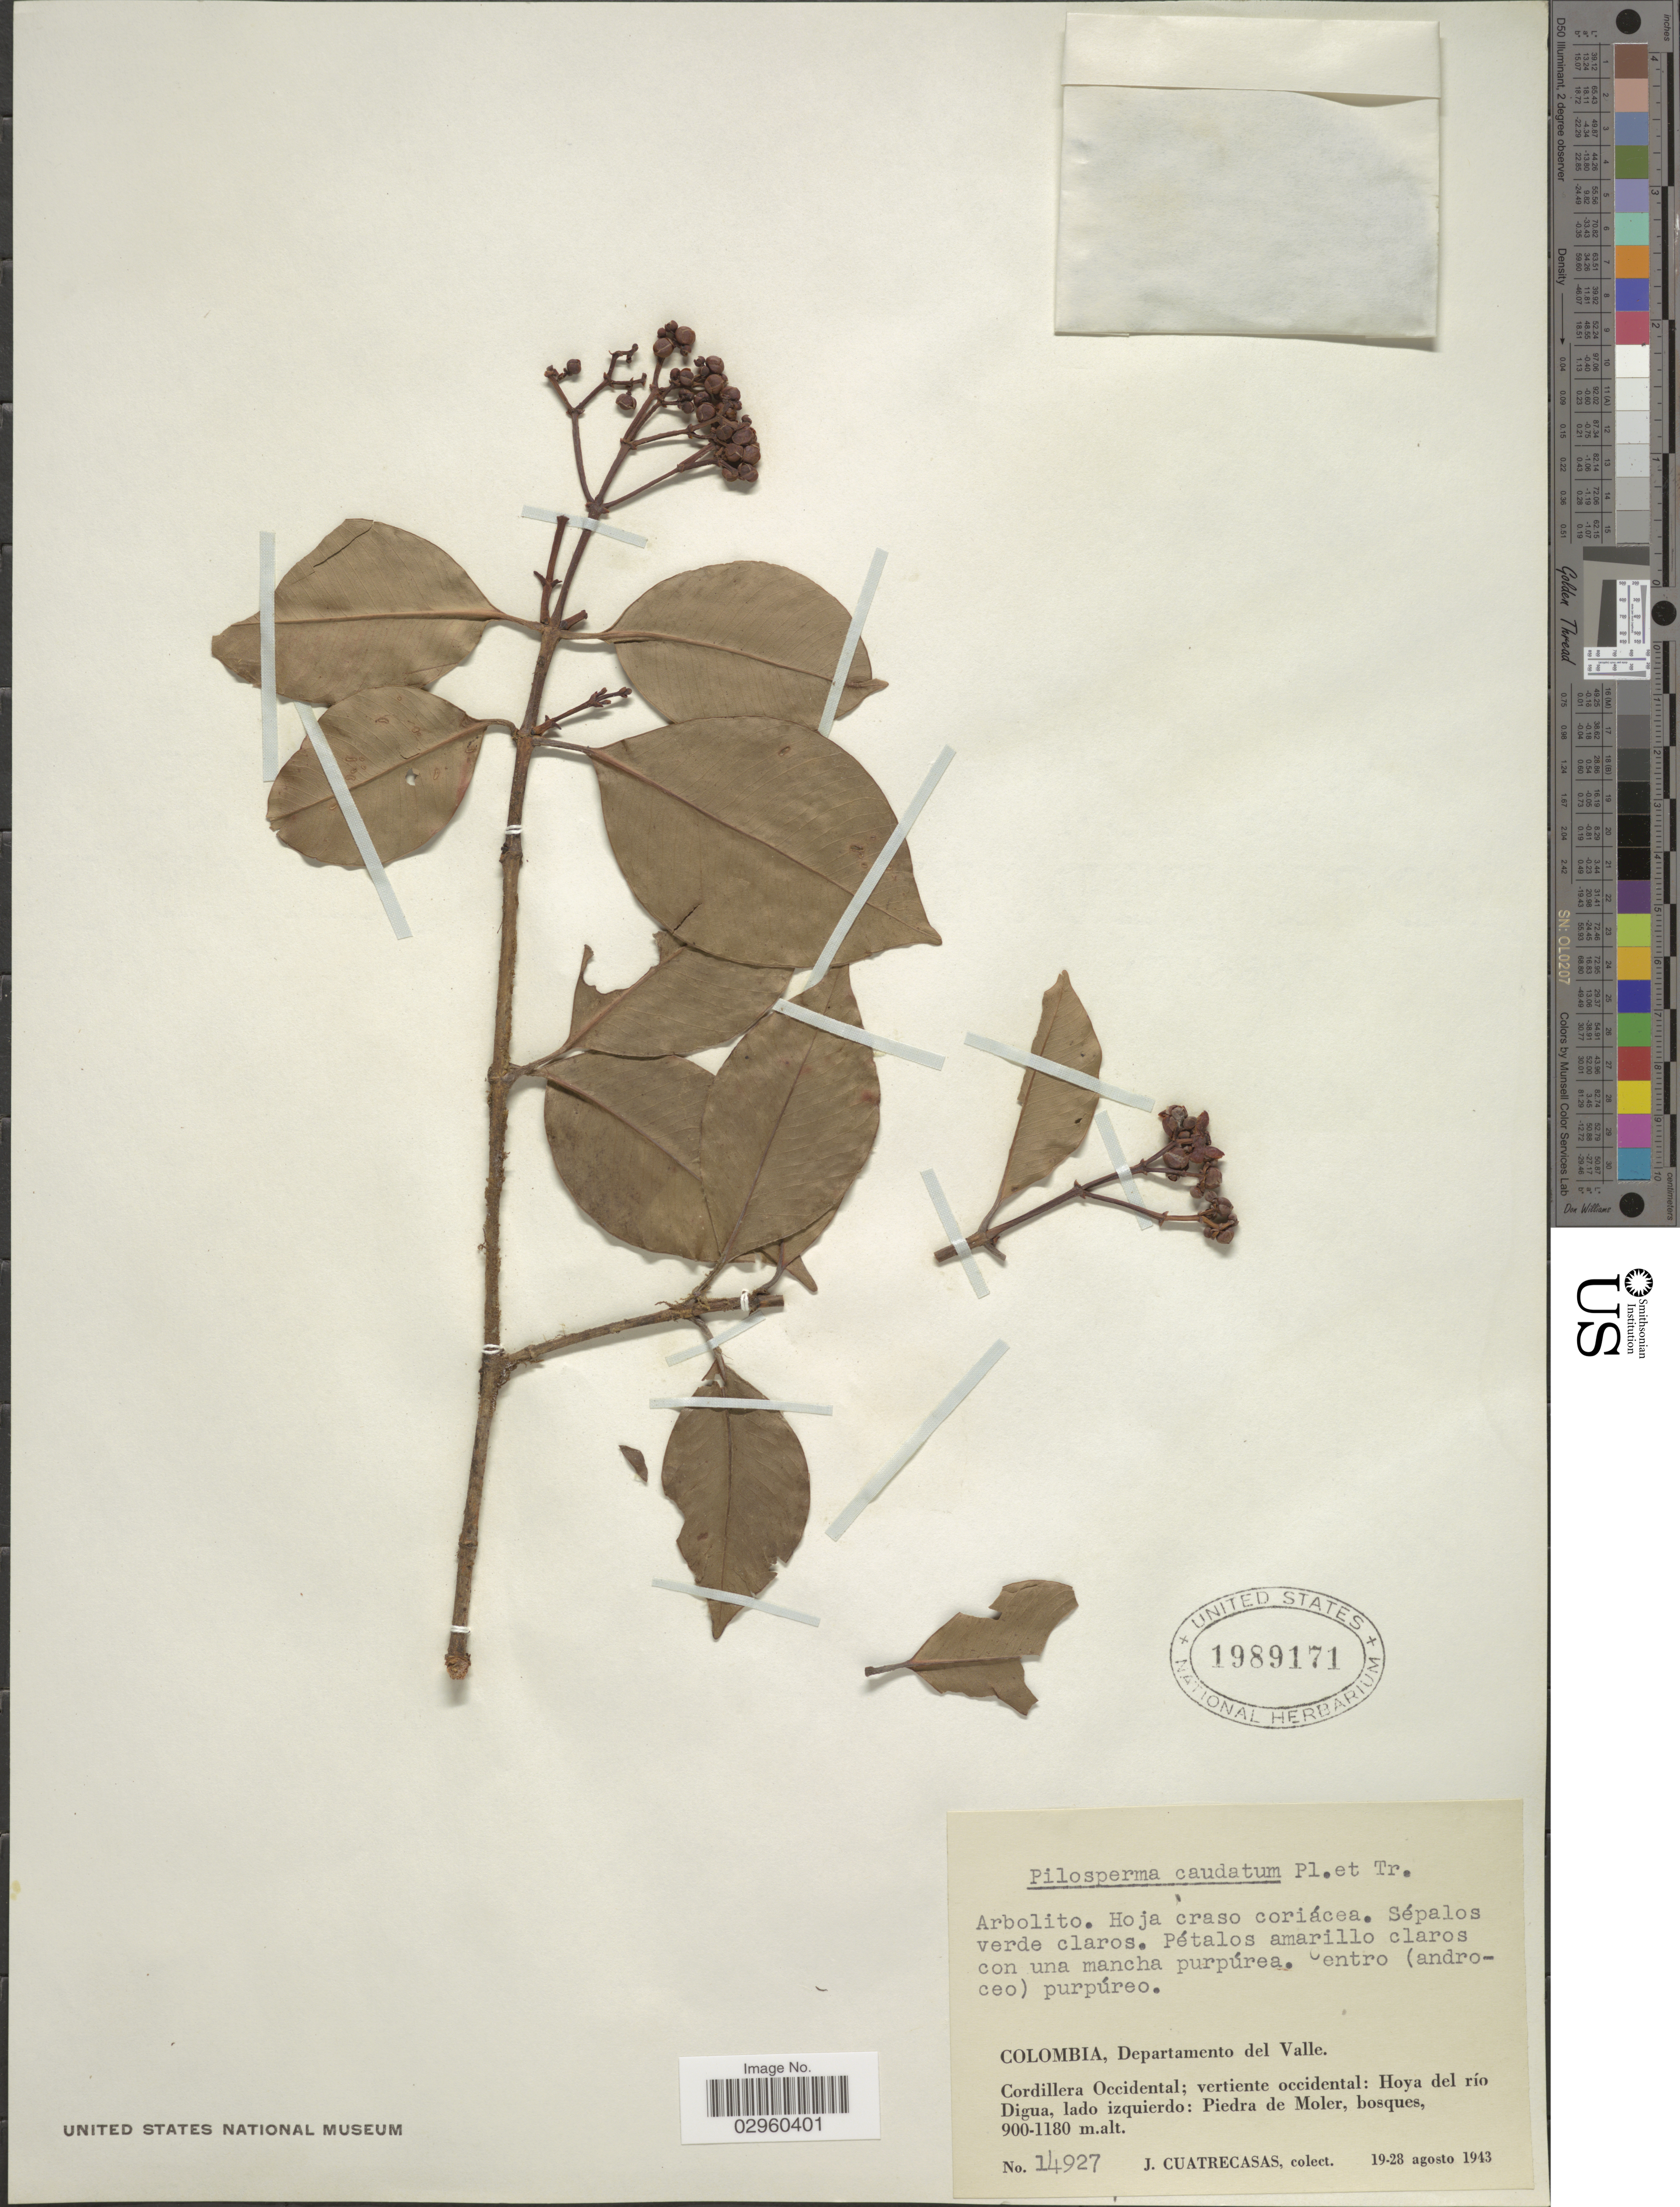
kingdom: Plantae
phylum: Tracheophyta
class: Magnoliopsida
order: Malpighiales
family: Clusiaceae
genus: Clusia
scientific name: Clusia caudata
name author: (Planch. & Triana) Pipoly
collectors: J. Cuatrecasas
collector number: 14927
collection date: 1943-08-19/1943-08-28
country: Colombia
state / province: Valle del Cauca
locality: Departamento del Valle. Cordillera Occidental; vertiente occidental: Hoya del río Digua, lado izquierdo: Piedra de Moler, bosques.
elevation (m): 900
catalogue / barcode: US 1989171